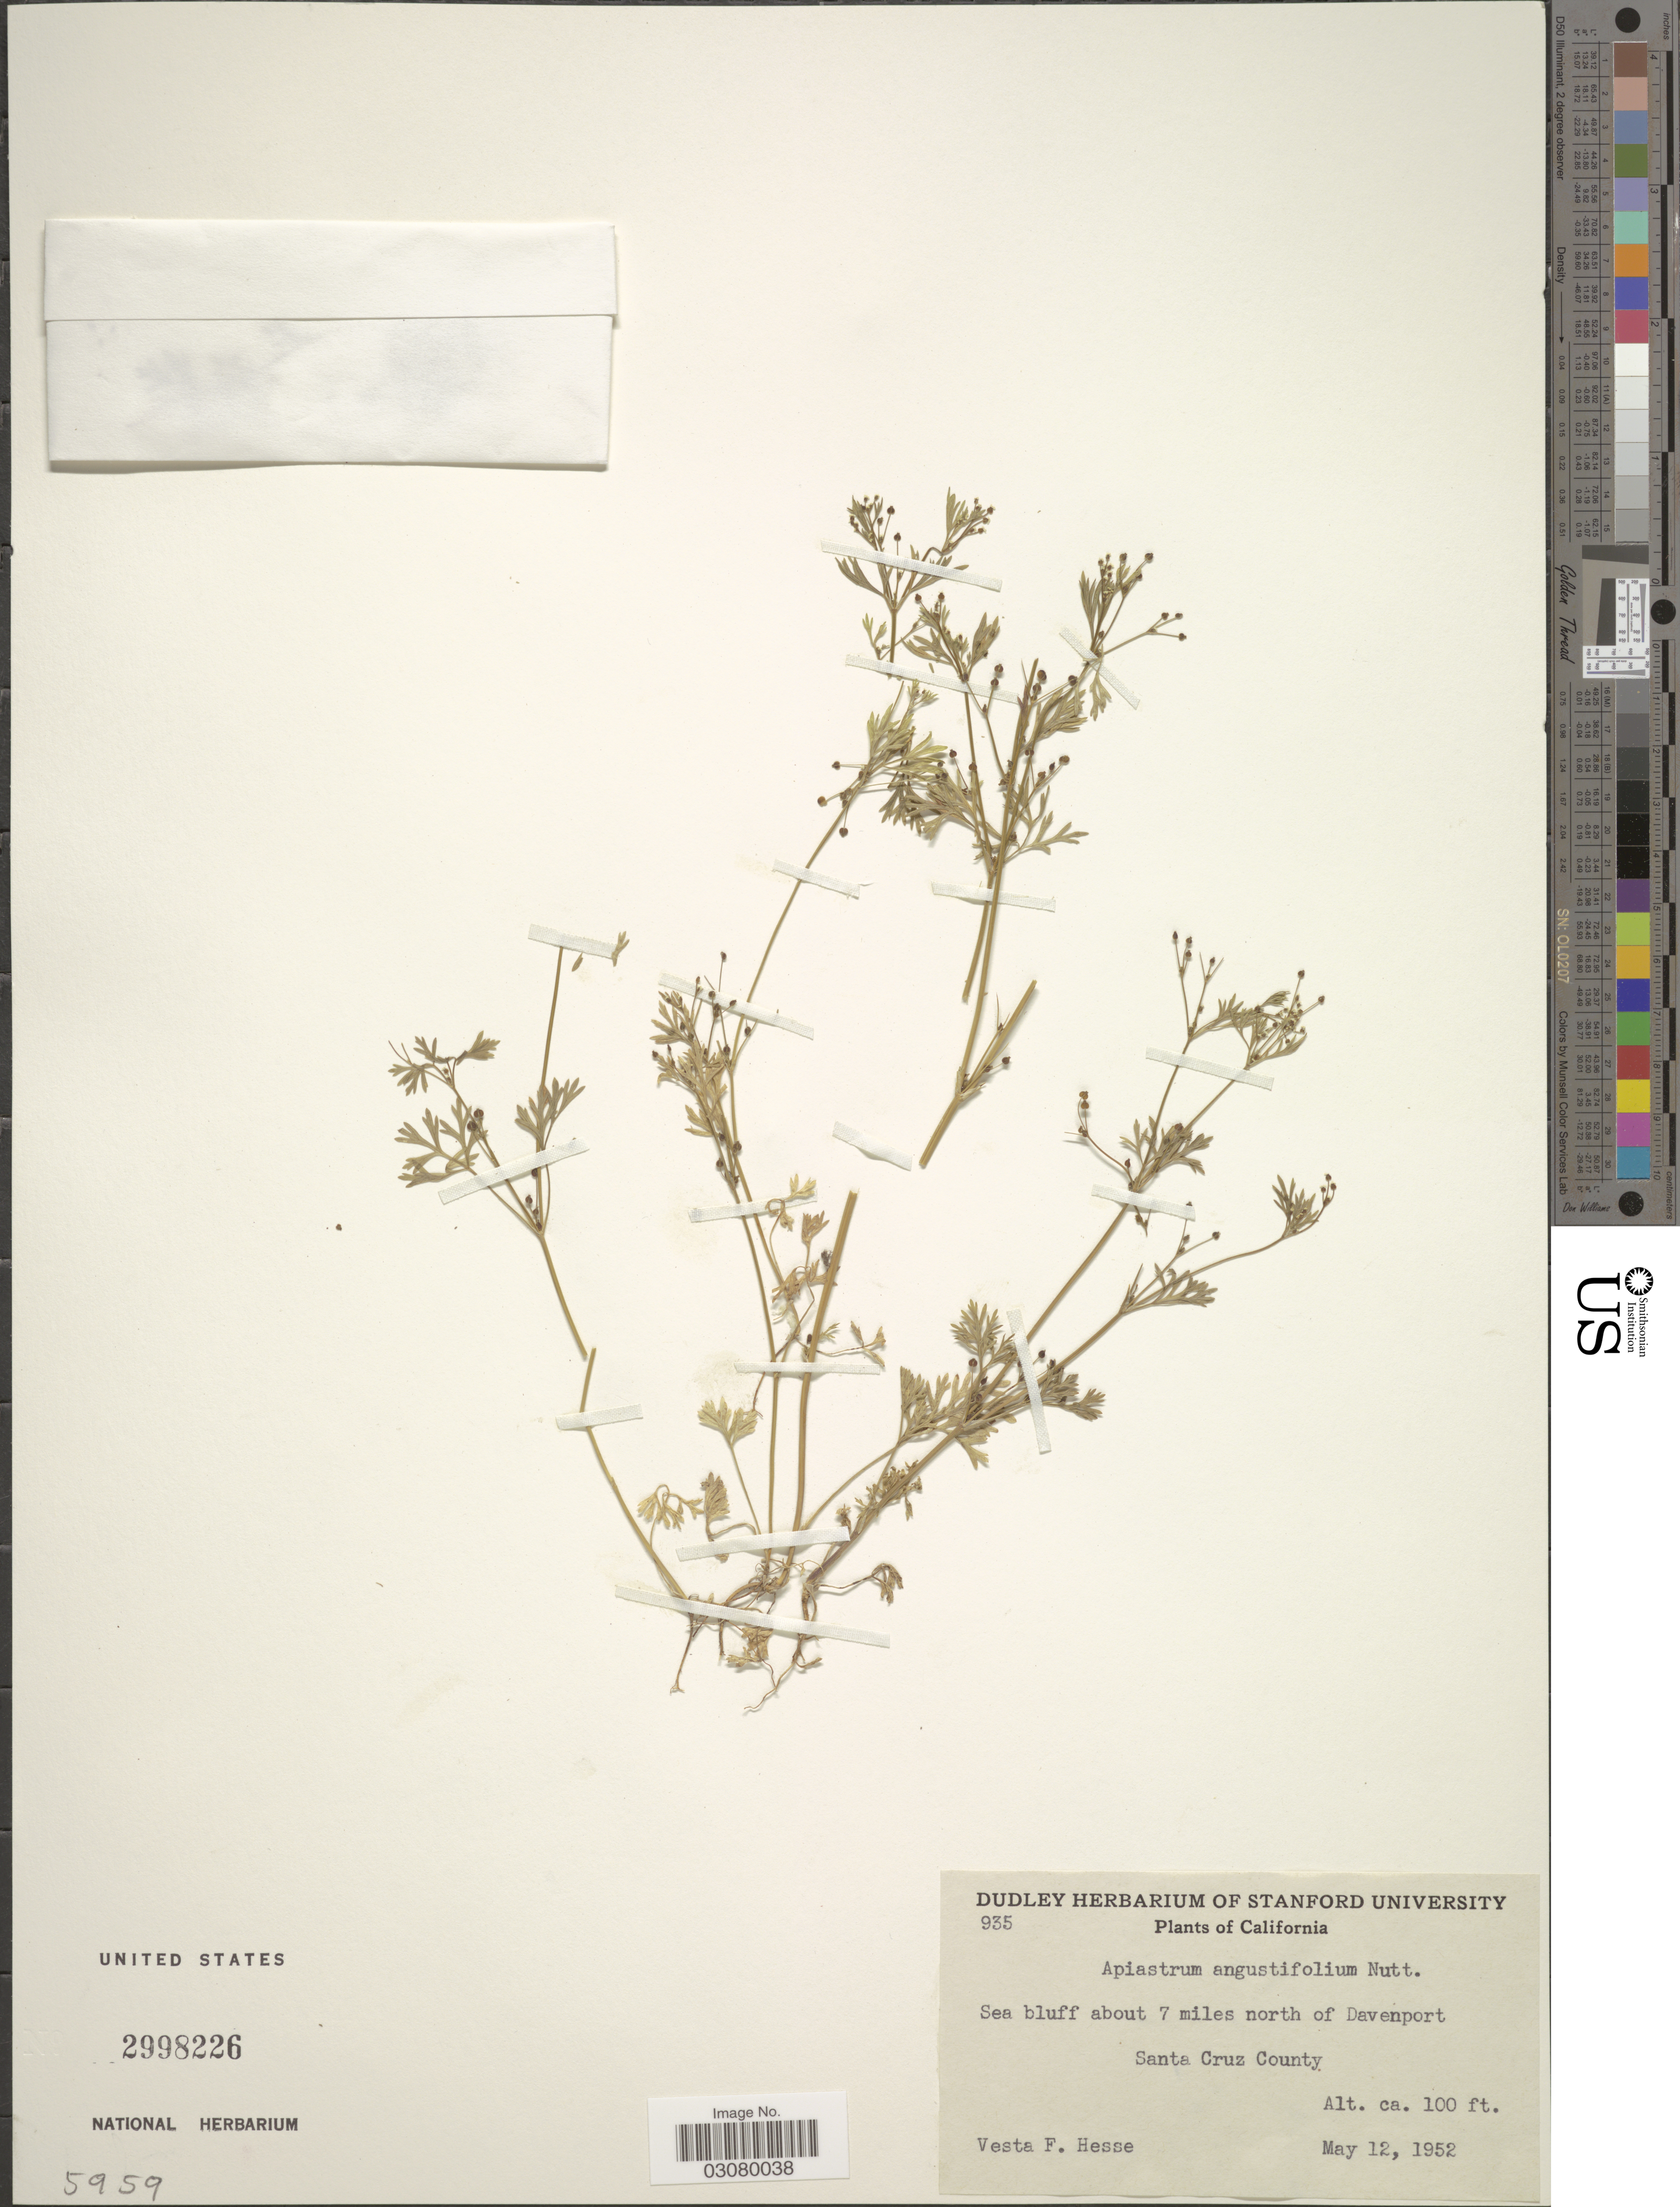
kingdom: Plantae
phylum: Tracheophyta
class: Magnoliopsida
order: Apiales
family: Apiaceae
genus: Apiastrum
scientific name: Apiastrum angustifolium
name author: Nutt.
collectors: V. Hesse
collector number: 935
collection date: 1952-05-12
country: United States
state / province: California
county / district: Santa Cruz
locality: Sea bluff about 7 miles north of Davenport. Sant Cruz County.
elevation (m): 30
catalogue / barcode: US 2998226